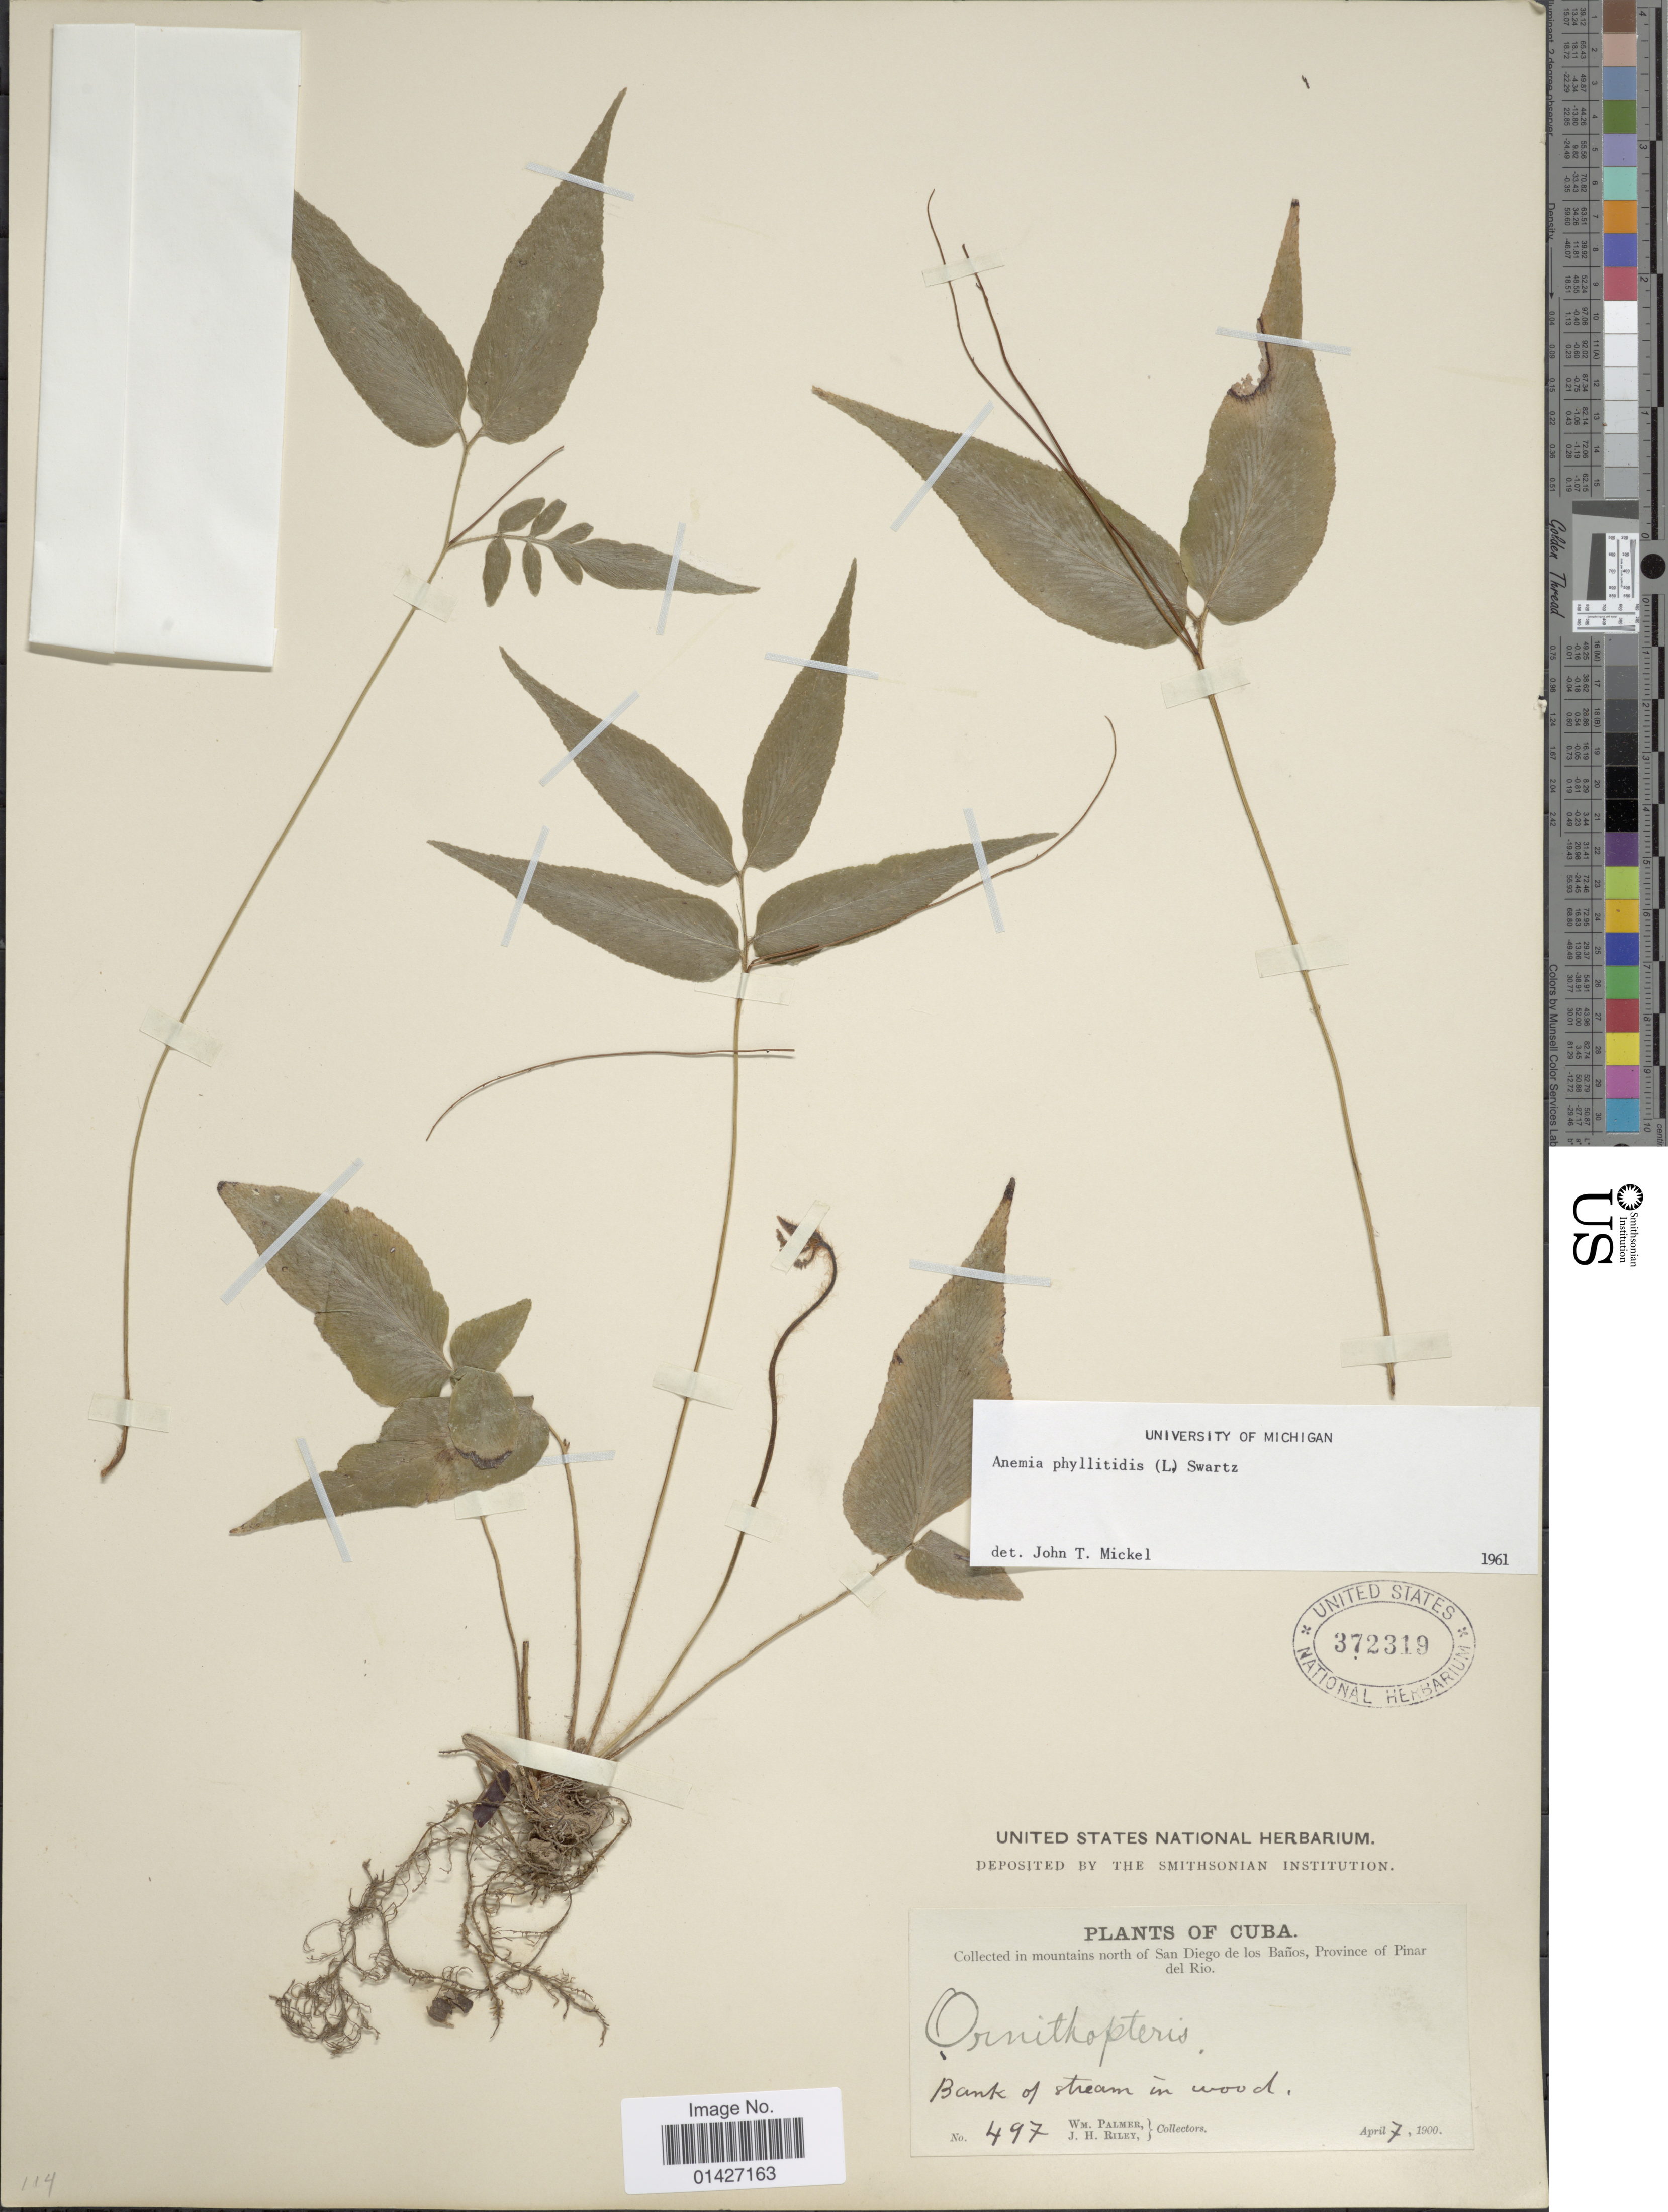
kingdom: Plantae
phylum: Tracheophyta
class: Polypodiopsida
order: Schizaeales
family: Anemiaceae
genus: Anemia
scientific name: Anemia phyllitidis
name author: (L.) Sw.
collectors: W. M. Palmer & J. H. Riley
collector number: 497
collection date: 1900-04-07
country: Cuba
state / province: Pinar del Río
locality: Mountains north of San Diego de los Baños, Province of Pinar del Rio. Bank of stream in wood.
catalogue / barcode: US 372319